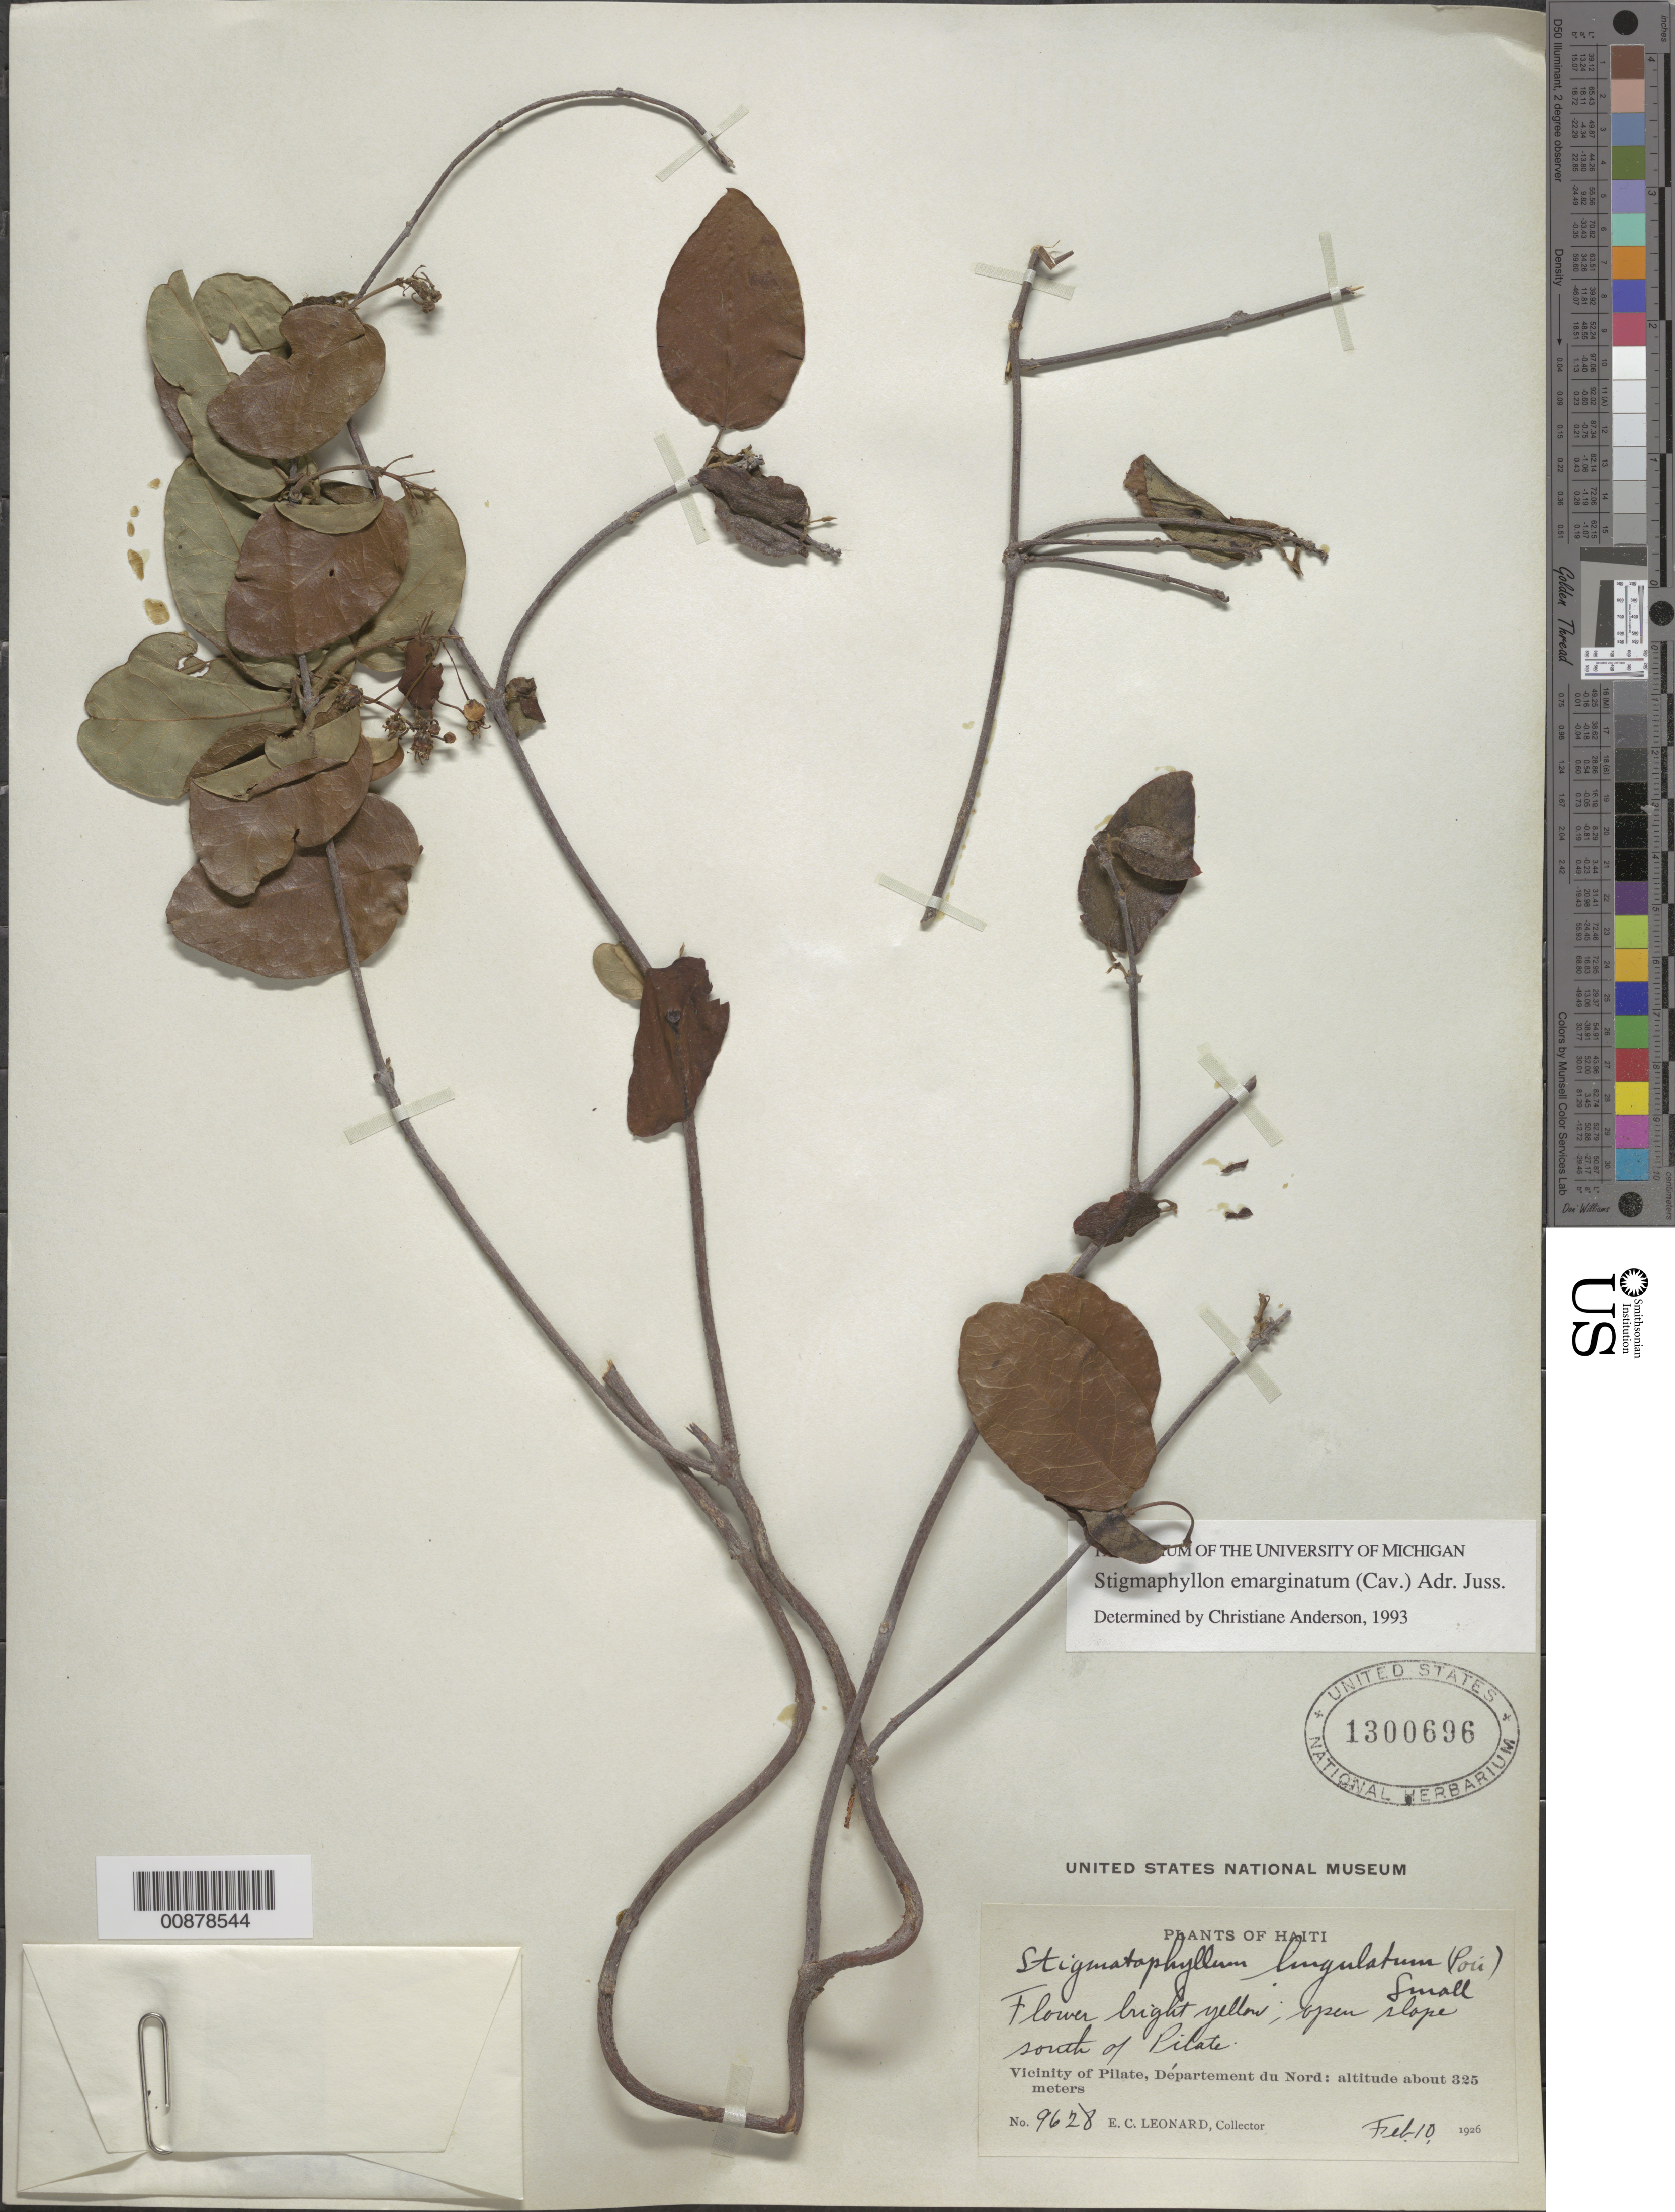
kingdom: Plantae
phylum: Tracheophyta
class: Magnoliopsida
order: Malpighiales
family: Malpighiaceae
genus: Stigmaphyllon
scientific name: Stigmaphyllon emarginatum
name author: (Cav.) A. Juss.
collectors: E. C. Leonard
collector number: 9628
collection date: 1926-02-10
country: Haiti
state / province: Nord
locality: South of Pilate. Vicinity of Pilate, Départment du Nord.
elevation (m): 325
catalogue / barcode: US 1300696